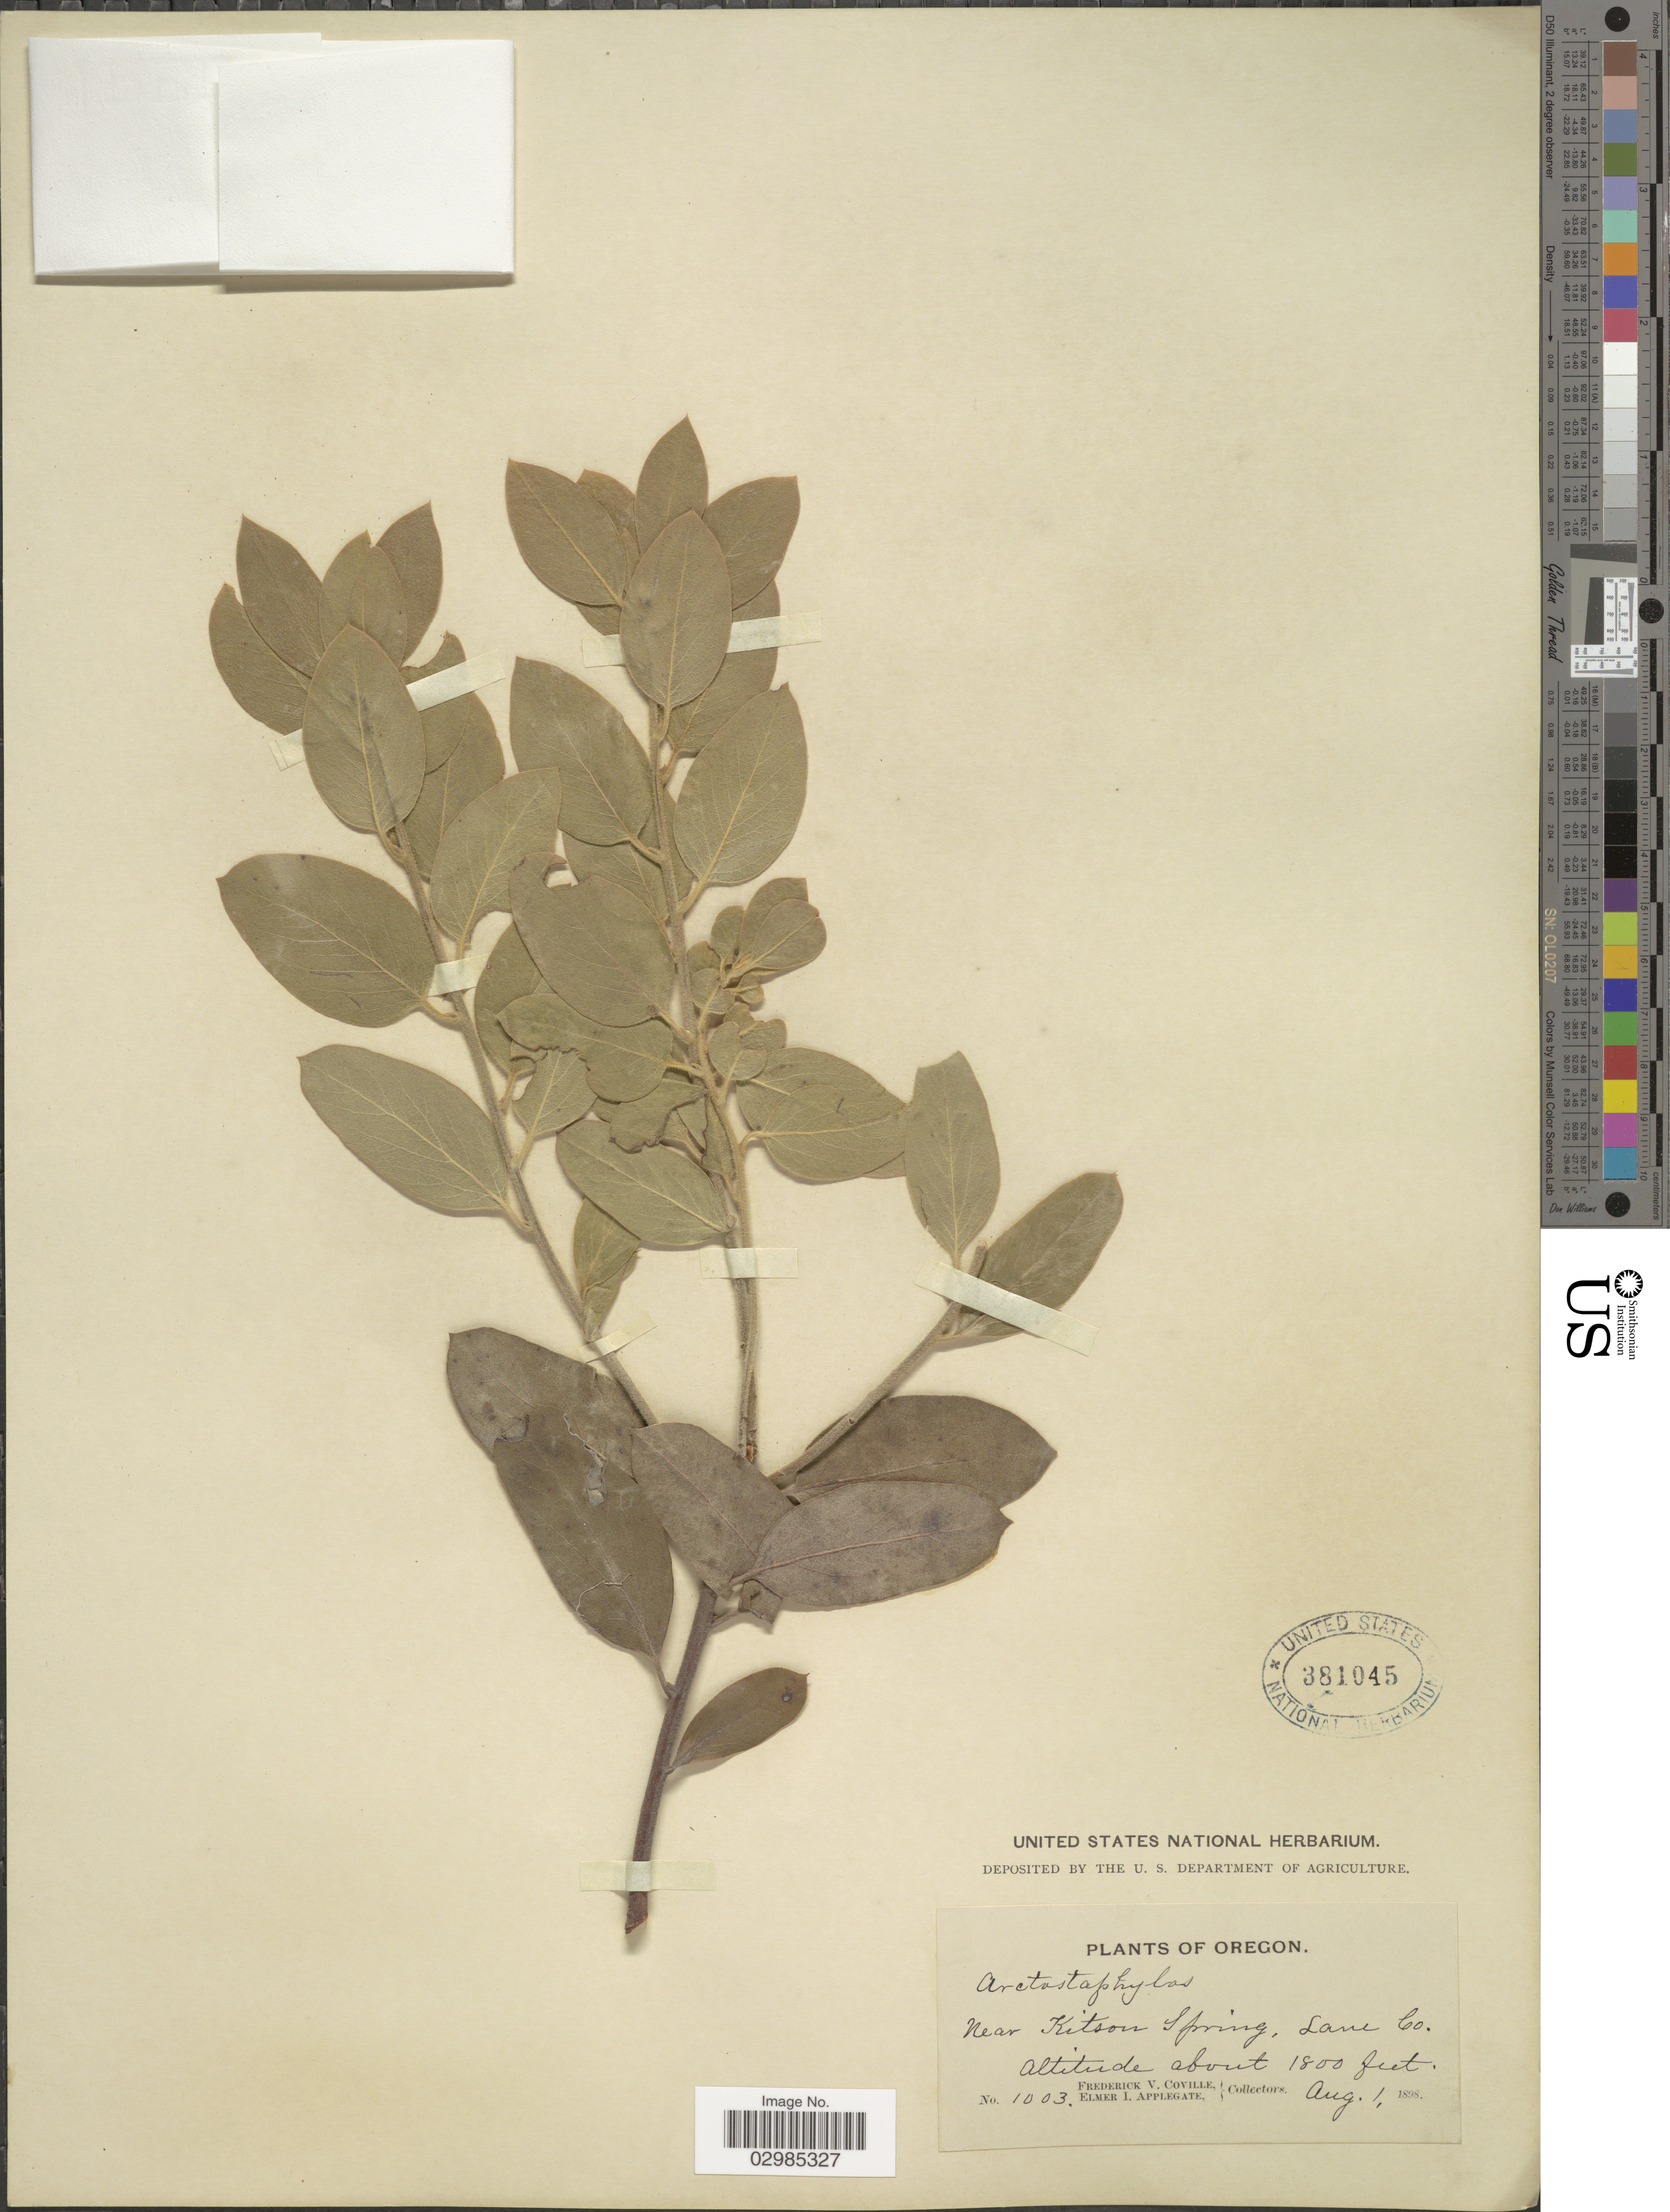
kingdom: Plantae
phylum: Tracheophyta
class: Magnoliopsida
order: Ericales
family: Ericaceae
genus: Arctostaphylos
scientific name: Arctostaphylos cratericola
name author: (Donn. Sm.) Donn. Sm.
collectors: F. V. Coville & E. I. Applegate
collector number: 1003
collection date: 1898-08-01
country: United States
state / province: Oregon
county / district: Lane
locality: Near Kitson Spring, Lane Co.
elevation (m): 549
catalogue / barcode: US 381045